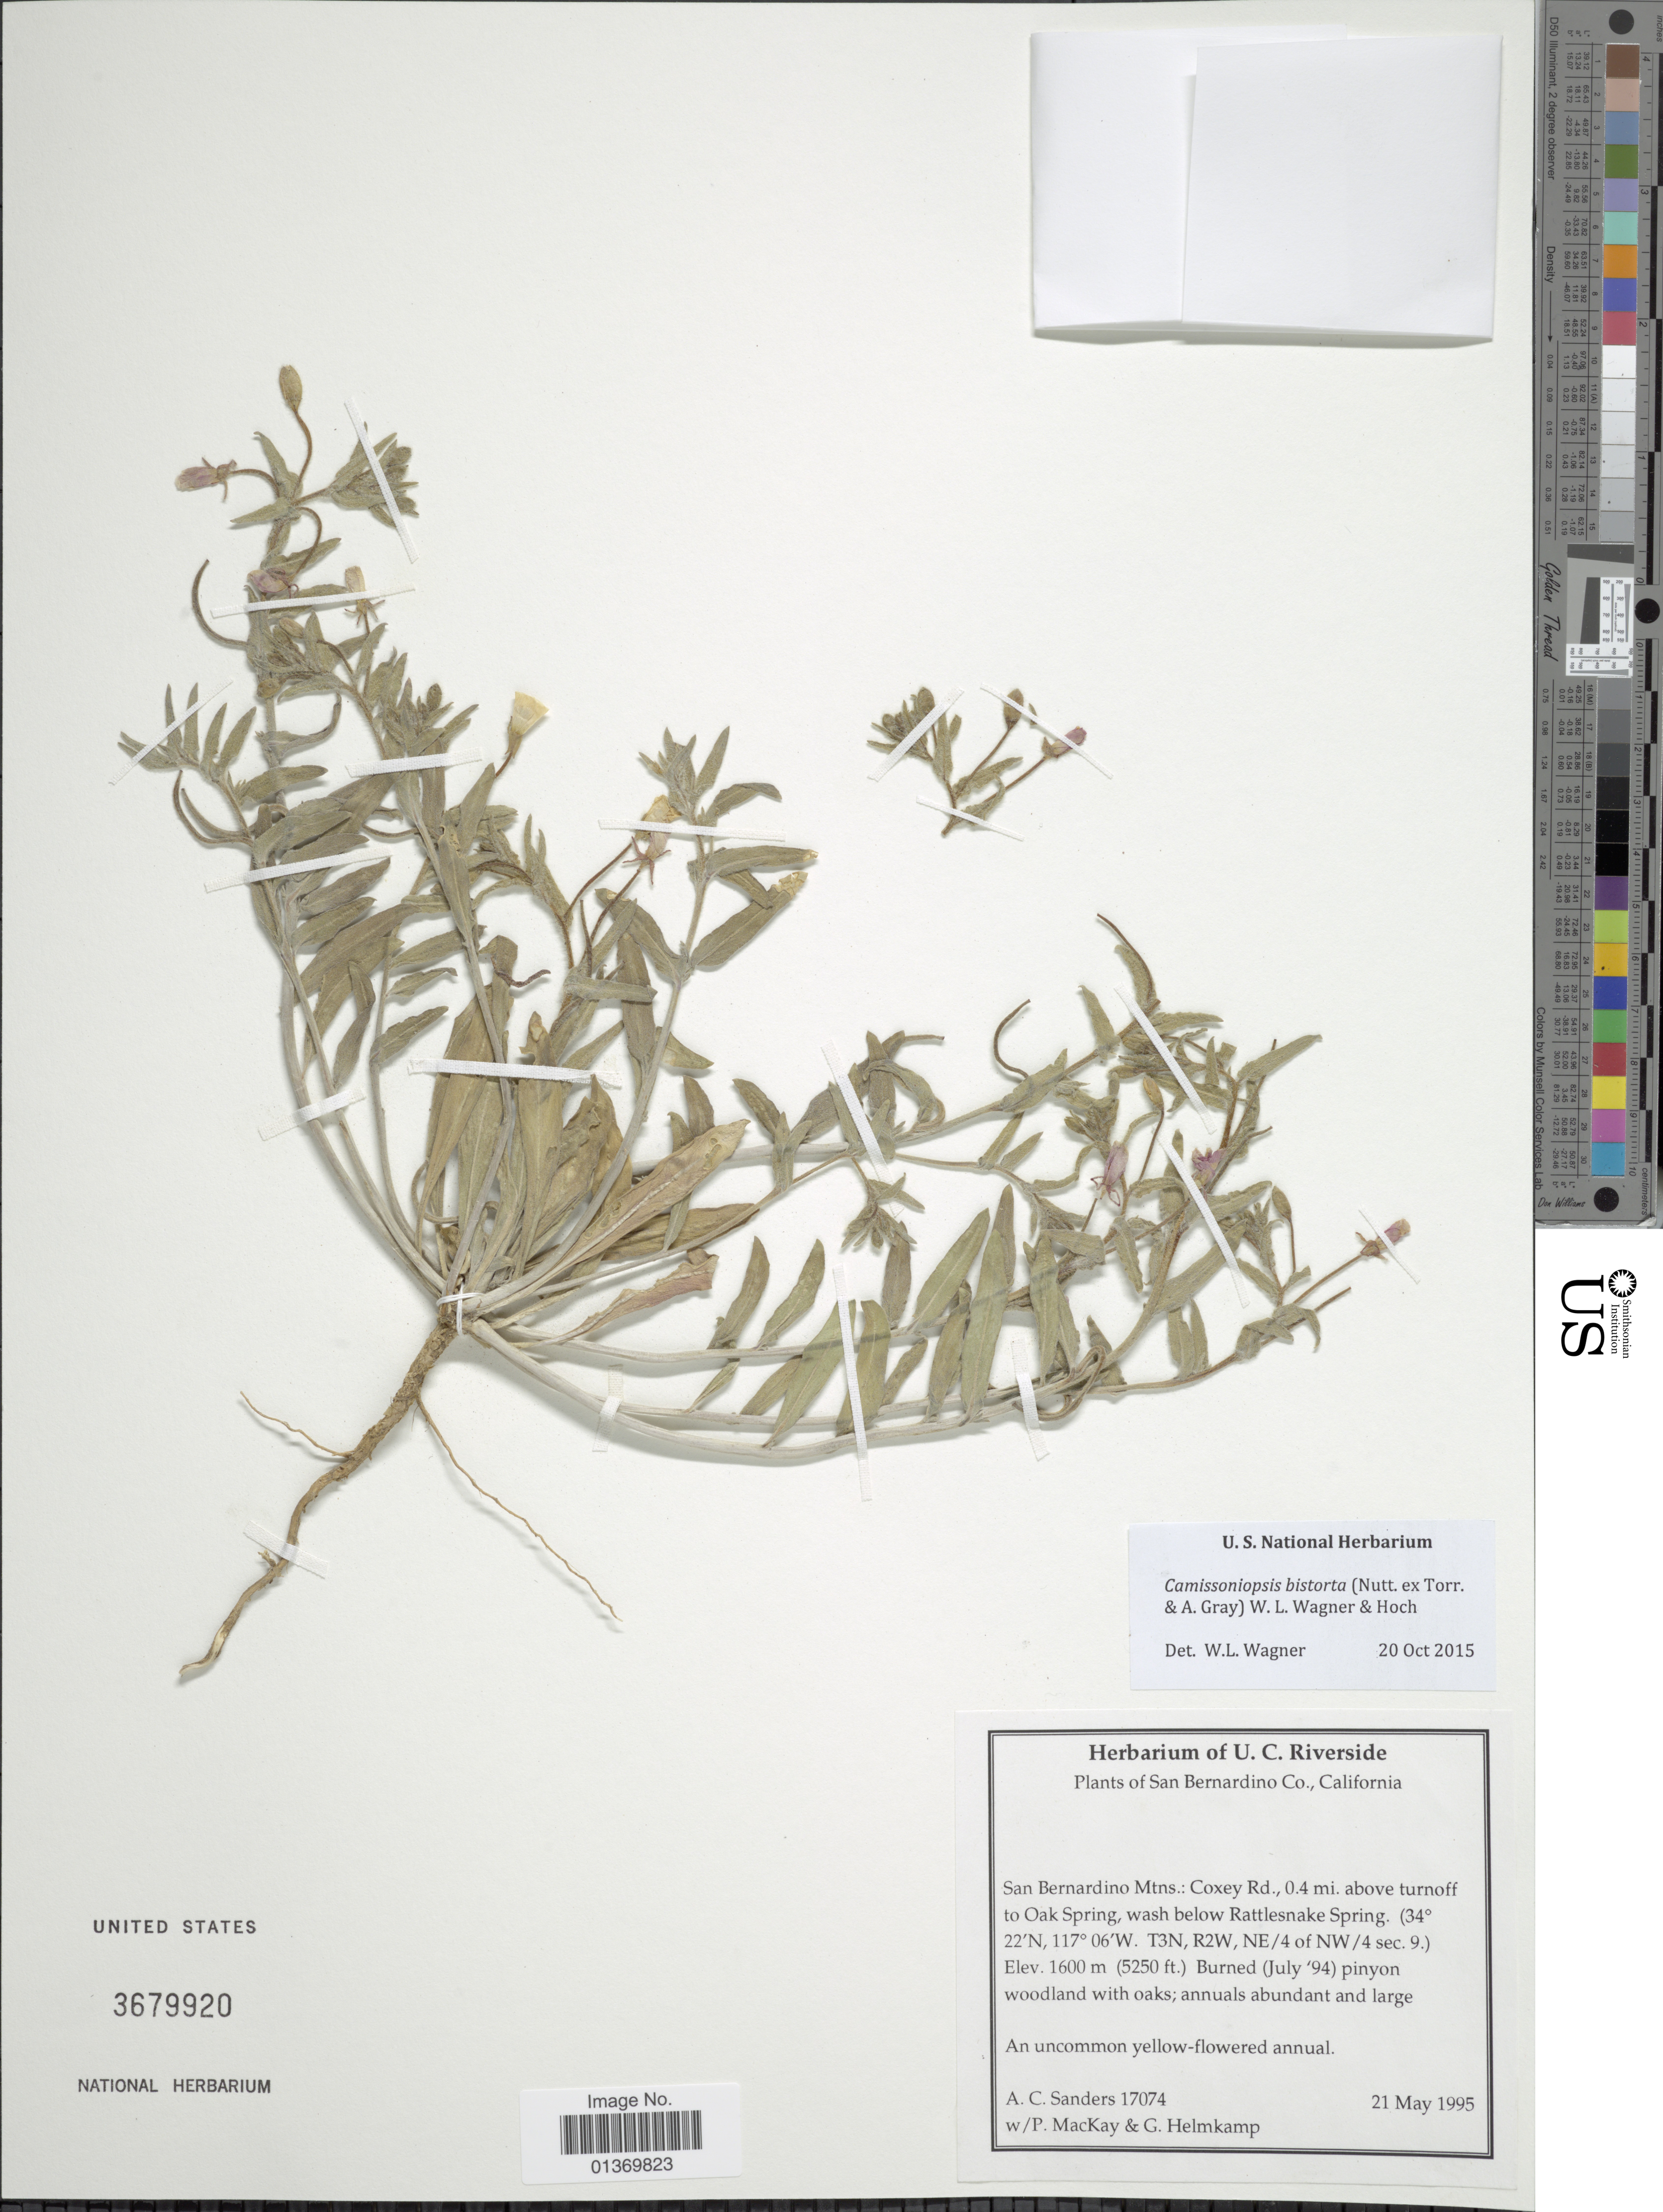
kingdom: Plantae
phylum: Tracheophyta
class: Magnoliopsida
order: Myrtales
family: Onagraceae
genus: Camissoniopsis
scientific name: Camissoniopsis bistorta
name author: (Nutt. ex Torr. & A. Gray) W.L. Wagner & Hoch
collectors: A. Sanders, P. Mackay & G. Helmkamp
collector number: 17074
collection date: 1995-05-21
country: United States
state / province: California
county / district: San Bernardino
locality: San Bernardino Co., San Bernardino Mtns.: Coxey Rd., 0.4 mi. above turnoff to Oak Spring, wash below Rattlesnake Spring (T3N, R2W, NE/4 of NW/4 sec. 9.)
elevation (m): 1600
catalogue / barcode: US 3679920